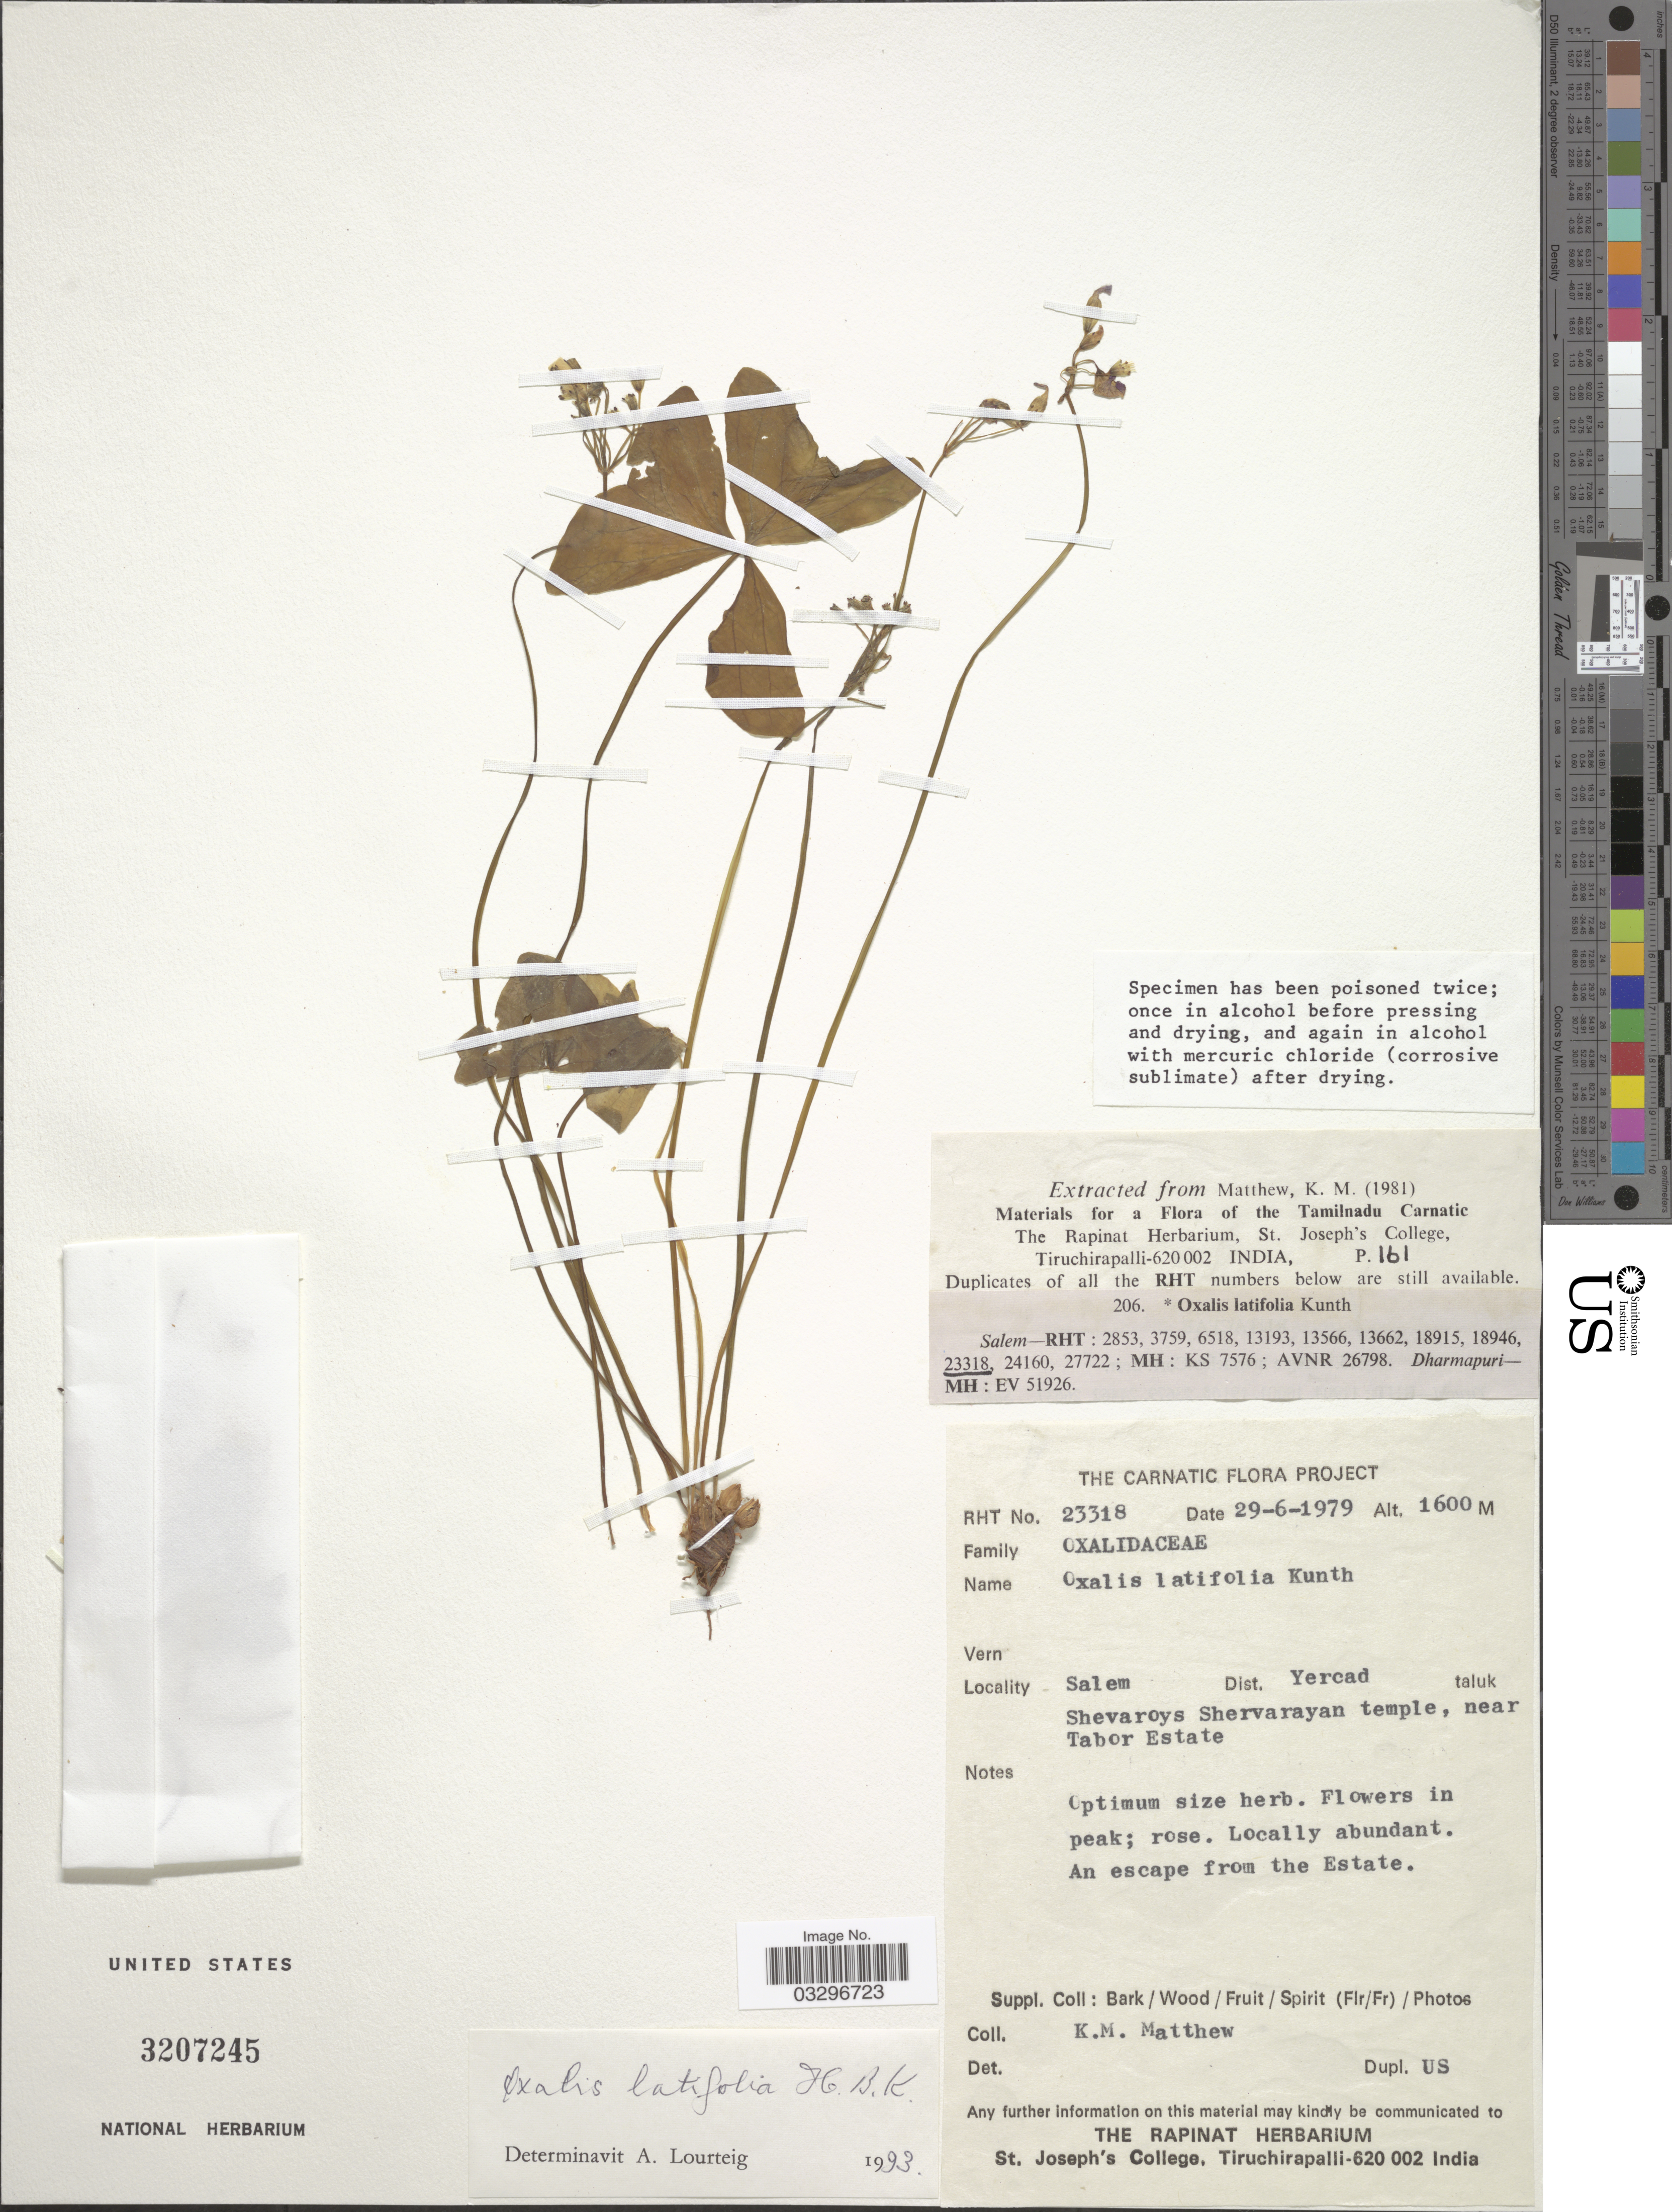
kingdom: Plantae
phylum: Tracheophyta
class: Magnoliopsida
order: Oxalidales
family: Oxalidaceae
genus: Oxalis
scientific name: Oxalis latifolia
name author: Kunth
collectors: K. M. Matthew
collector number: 23318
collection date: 1979-06-29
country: India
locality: Salem, Dist. Yercad taluk, Shevaroys Shervarayan temple, near Tabor Estate.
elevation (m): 1600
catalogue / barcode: US 3207245